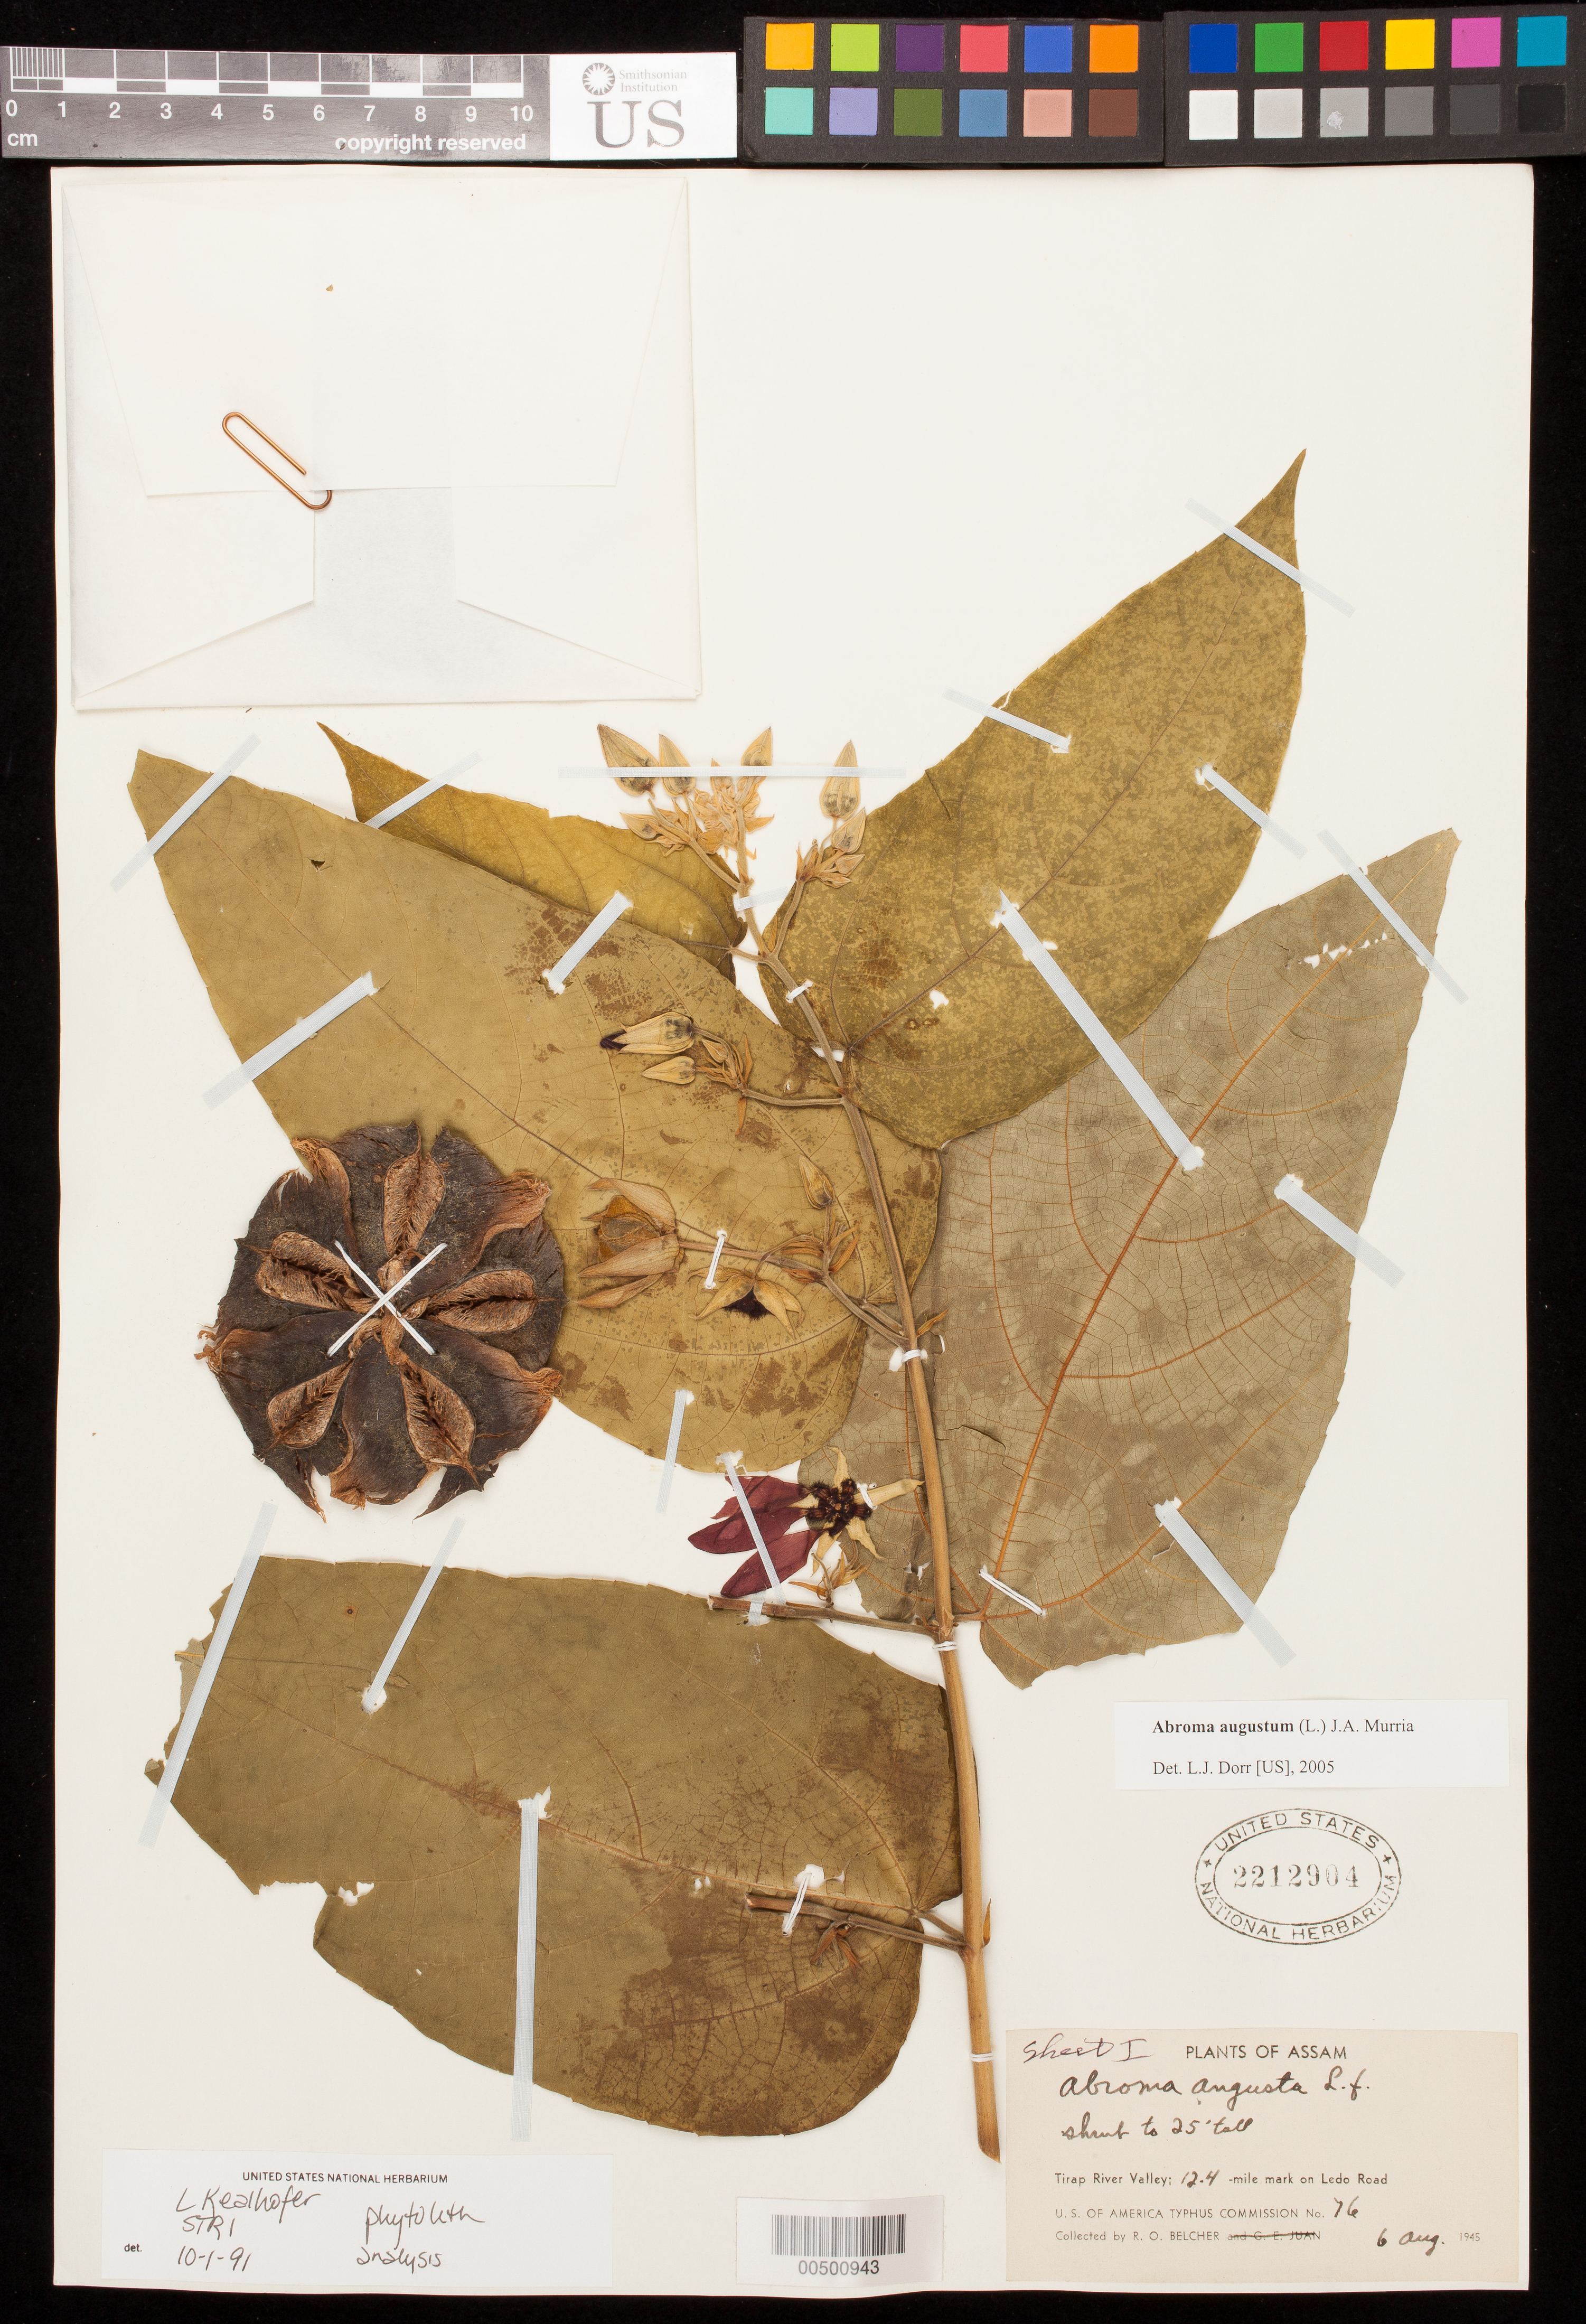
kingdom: Plantae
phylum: Tracheophyta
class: Magnoliopsida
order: Malvales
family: Malvaceae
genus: Abroma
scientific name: Abroma augusta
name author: (L.) L. f.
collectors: R. Belcher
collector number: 76 USA Typhus Comm.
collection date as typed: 06 Aug 1945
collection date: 1945-08-06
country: India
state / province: Assam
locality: Tirap River Valley, 12.4 mile mark on the Ledo Road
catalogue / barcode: US 2212904